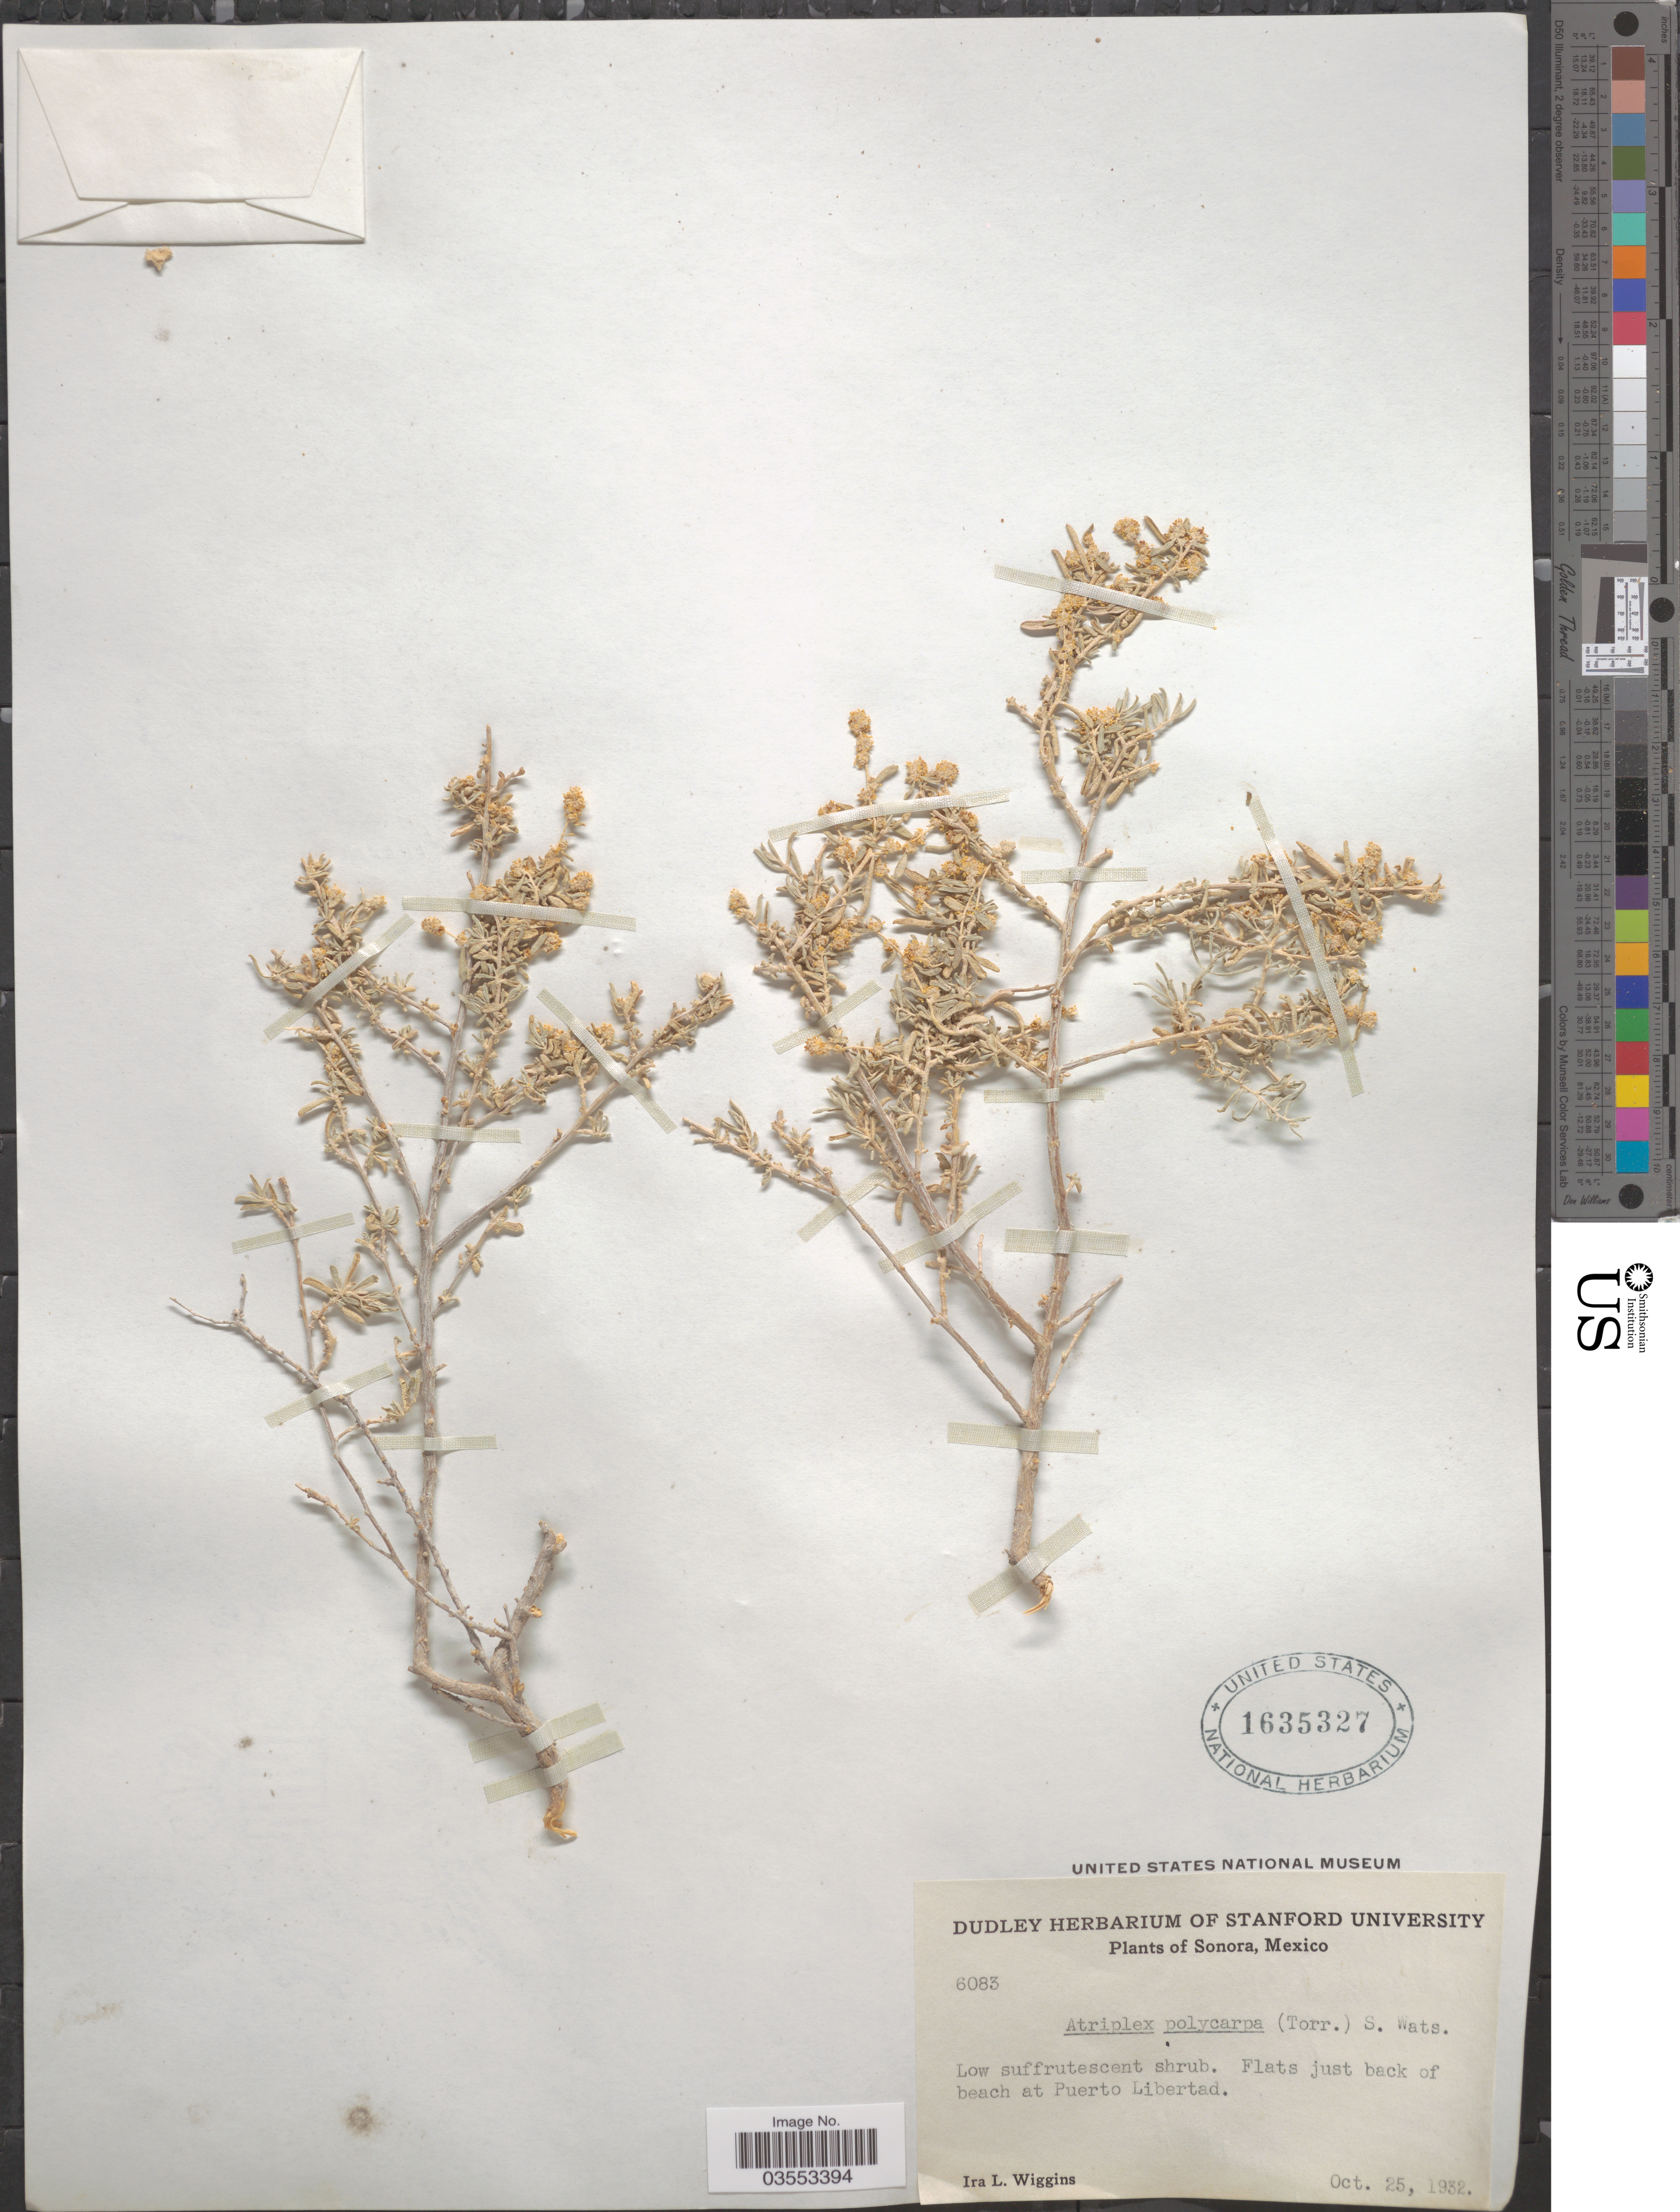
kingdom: Plantae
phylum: Tracheophyta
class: Magnoliopsida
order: Caryophyllales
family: Amaranthaceae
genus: Atriplex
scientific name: Atriplex polycarpa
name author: (Torr.) S. Watson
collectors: I. L. Wiggins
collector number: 6083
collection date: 1932-10-25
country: Mexico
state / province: Sonora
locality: Flats just back of beach at Puerto Libertad.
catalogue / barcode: US 1635327